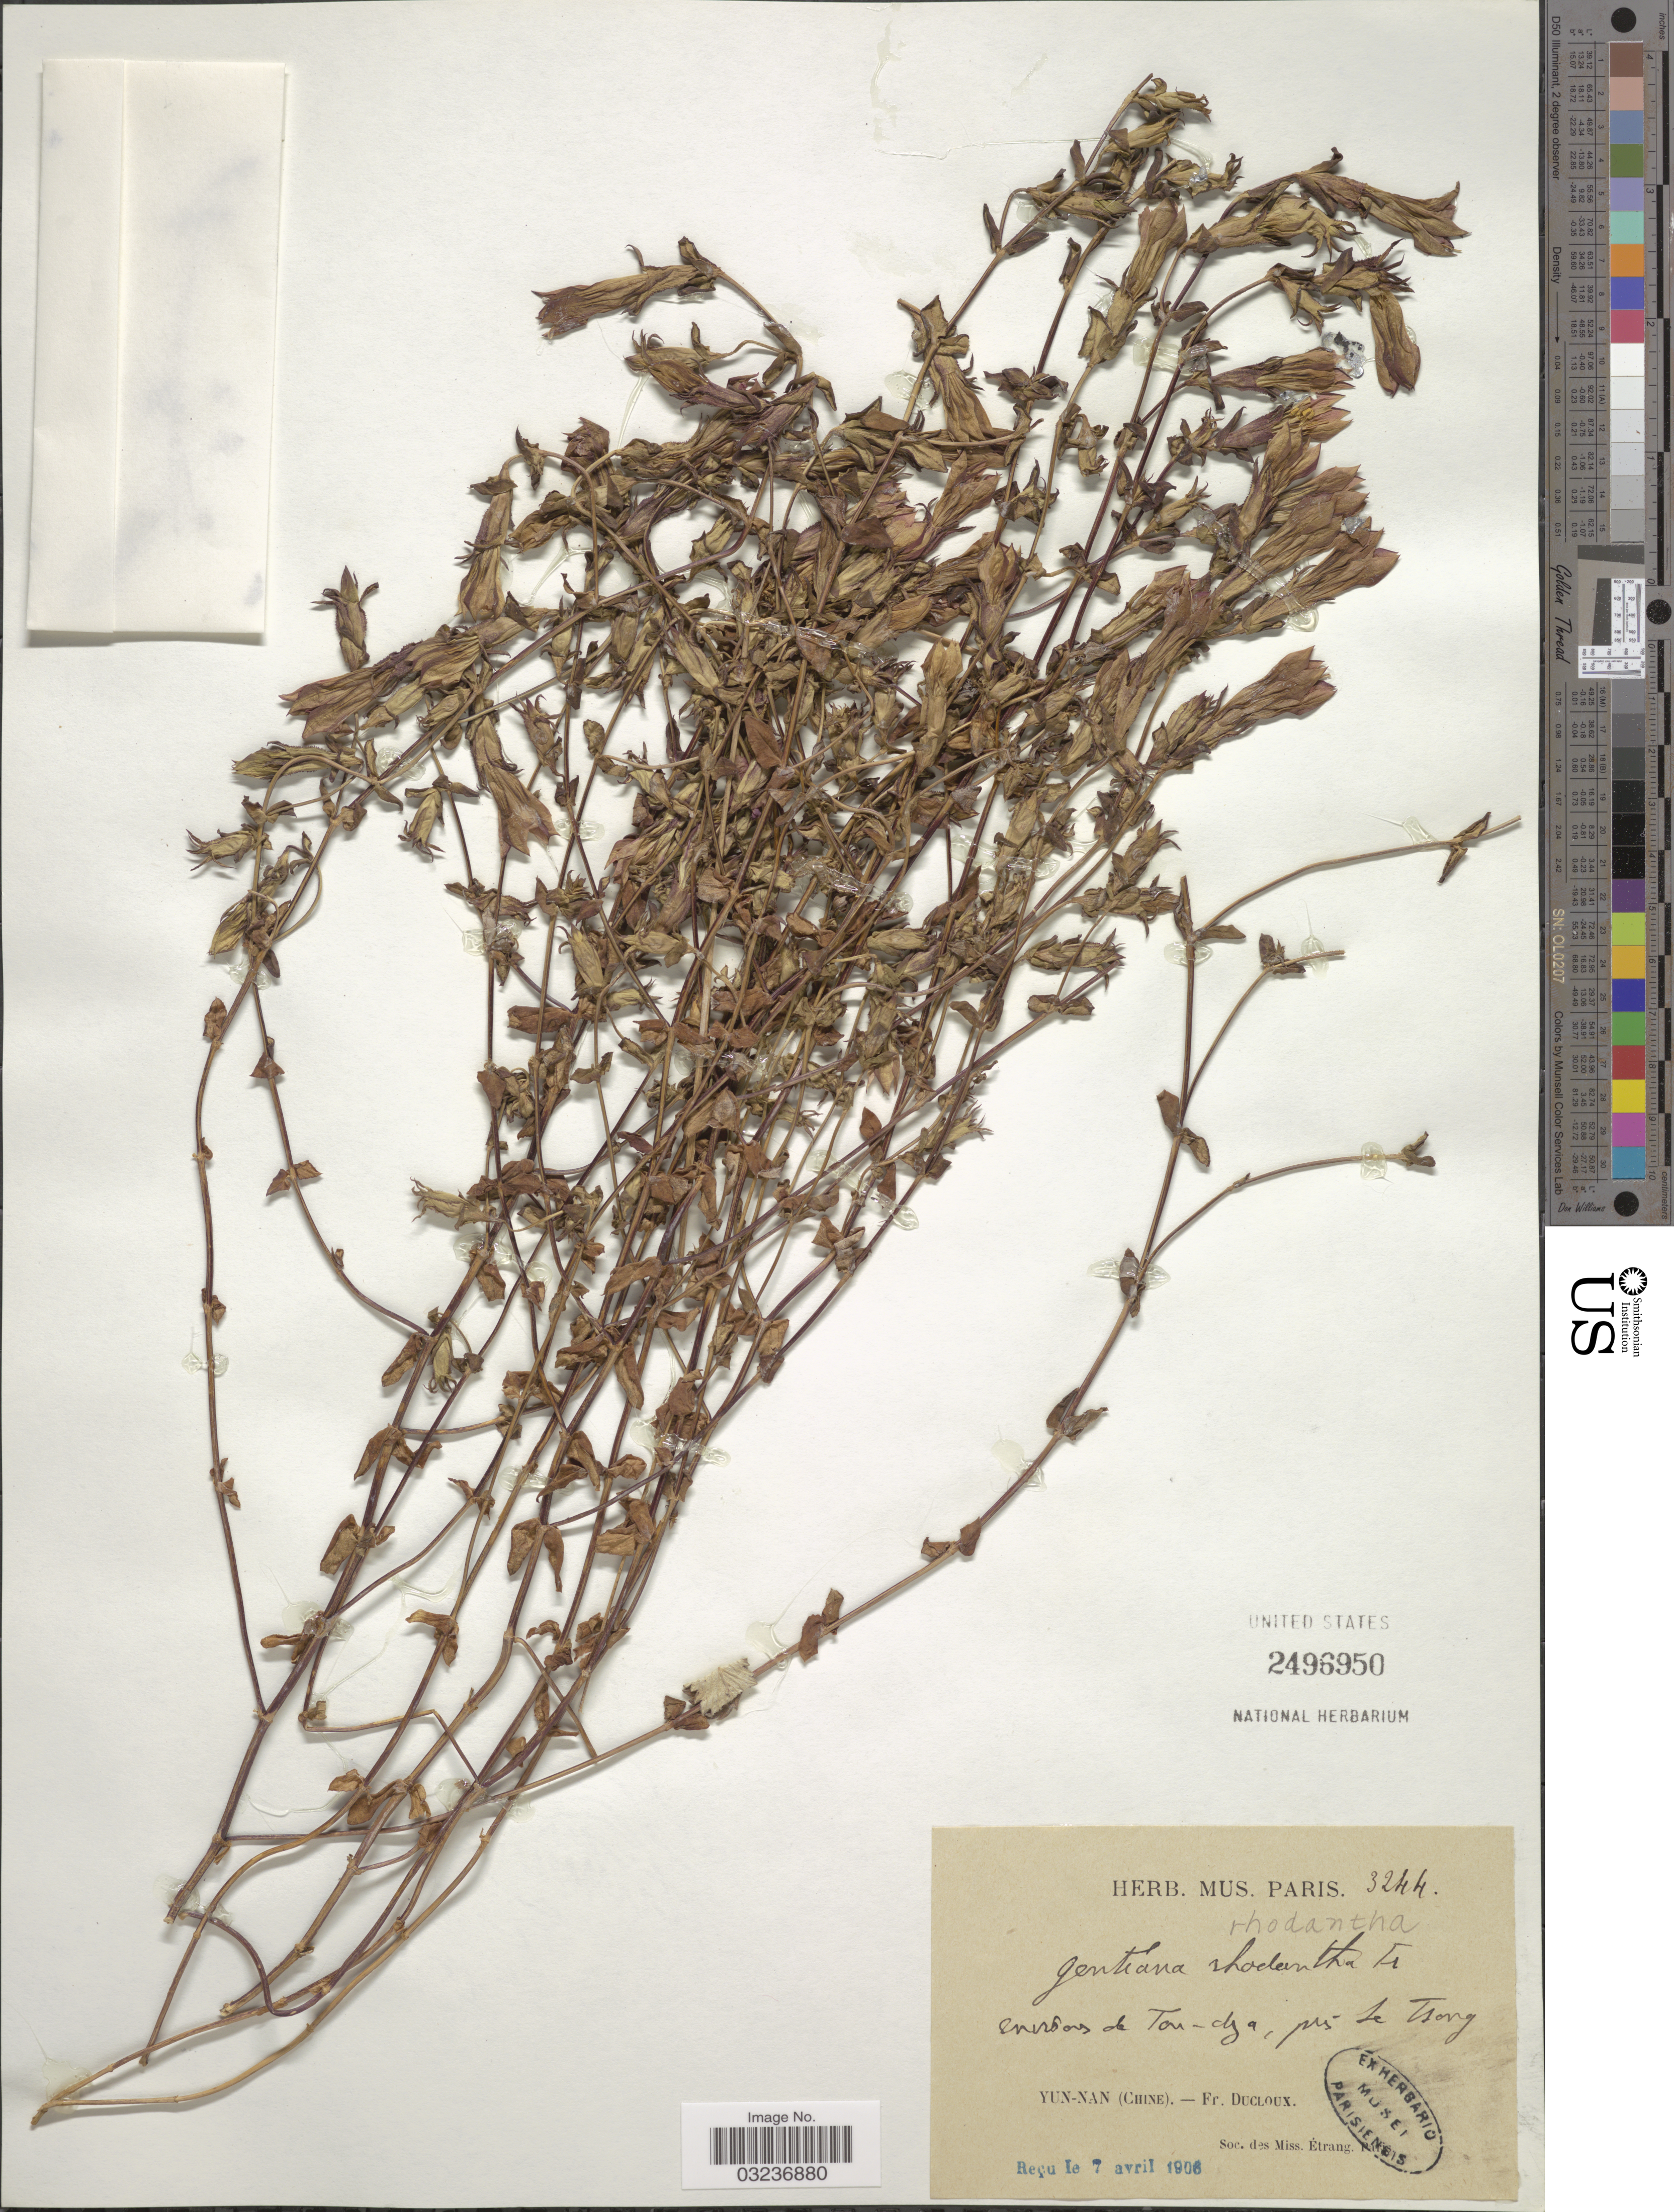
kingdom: Plantae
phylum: Tracheophyta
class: Magnoliopsida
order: Gentianales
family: Gentianaceae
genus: Gentiana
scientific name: Gentiana rhodantha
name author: Franch. ex Hemsl.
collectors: F. Ducloux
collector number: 3244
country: China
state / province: Yunnan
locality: Environs de Ton-dza [interpreted], pres de Tsong [interpreted], Yun-nan (Chine).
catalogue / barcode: US 2496950